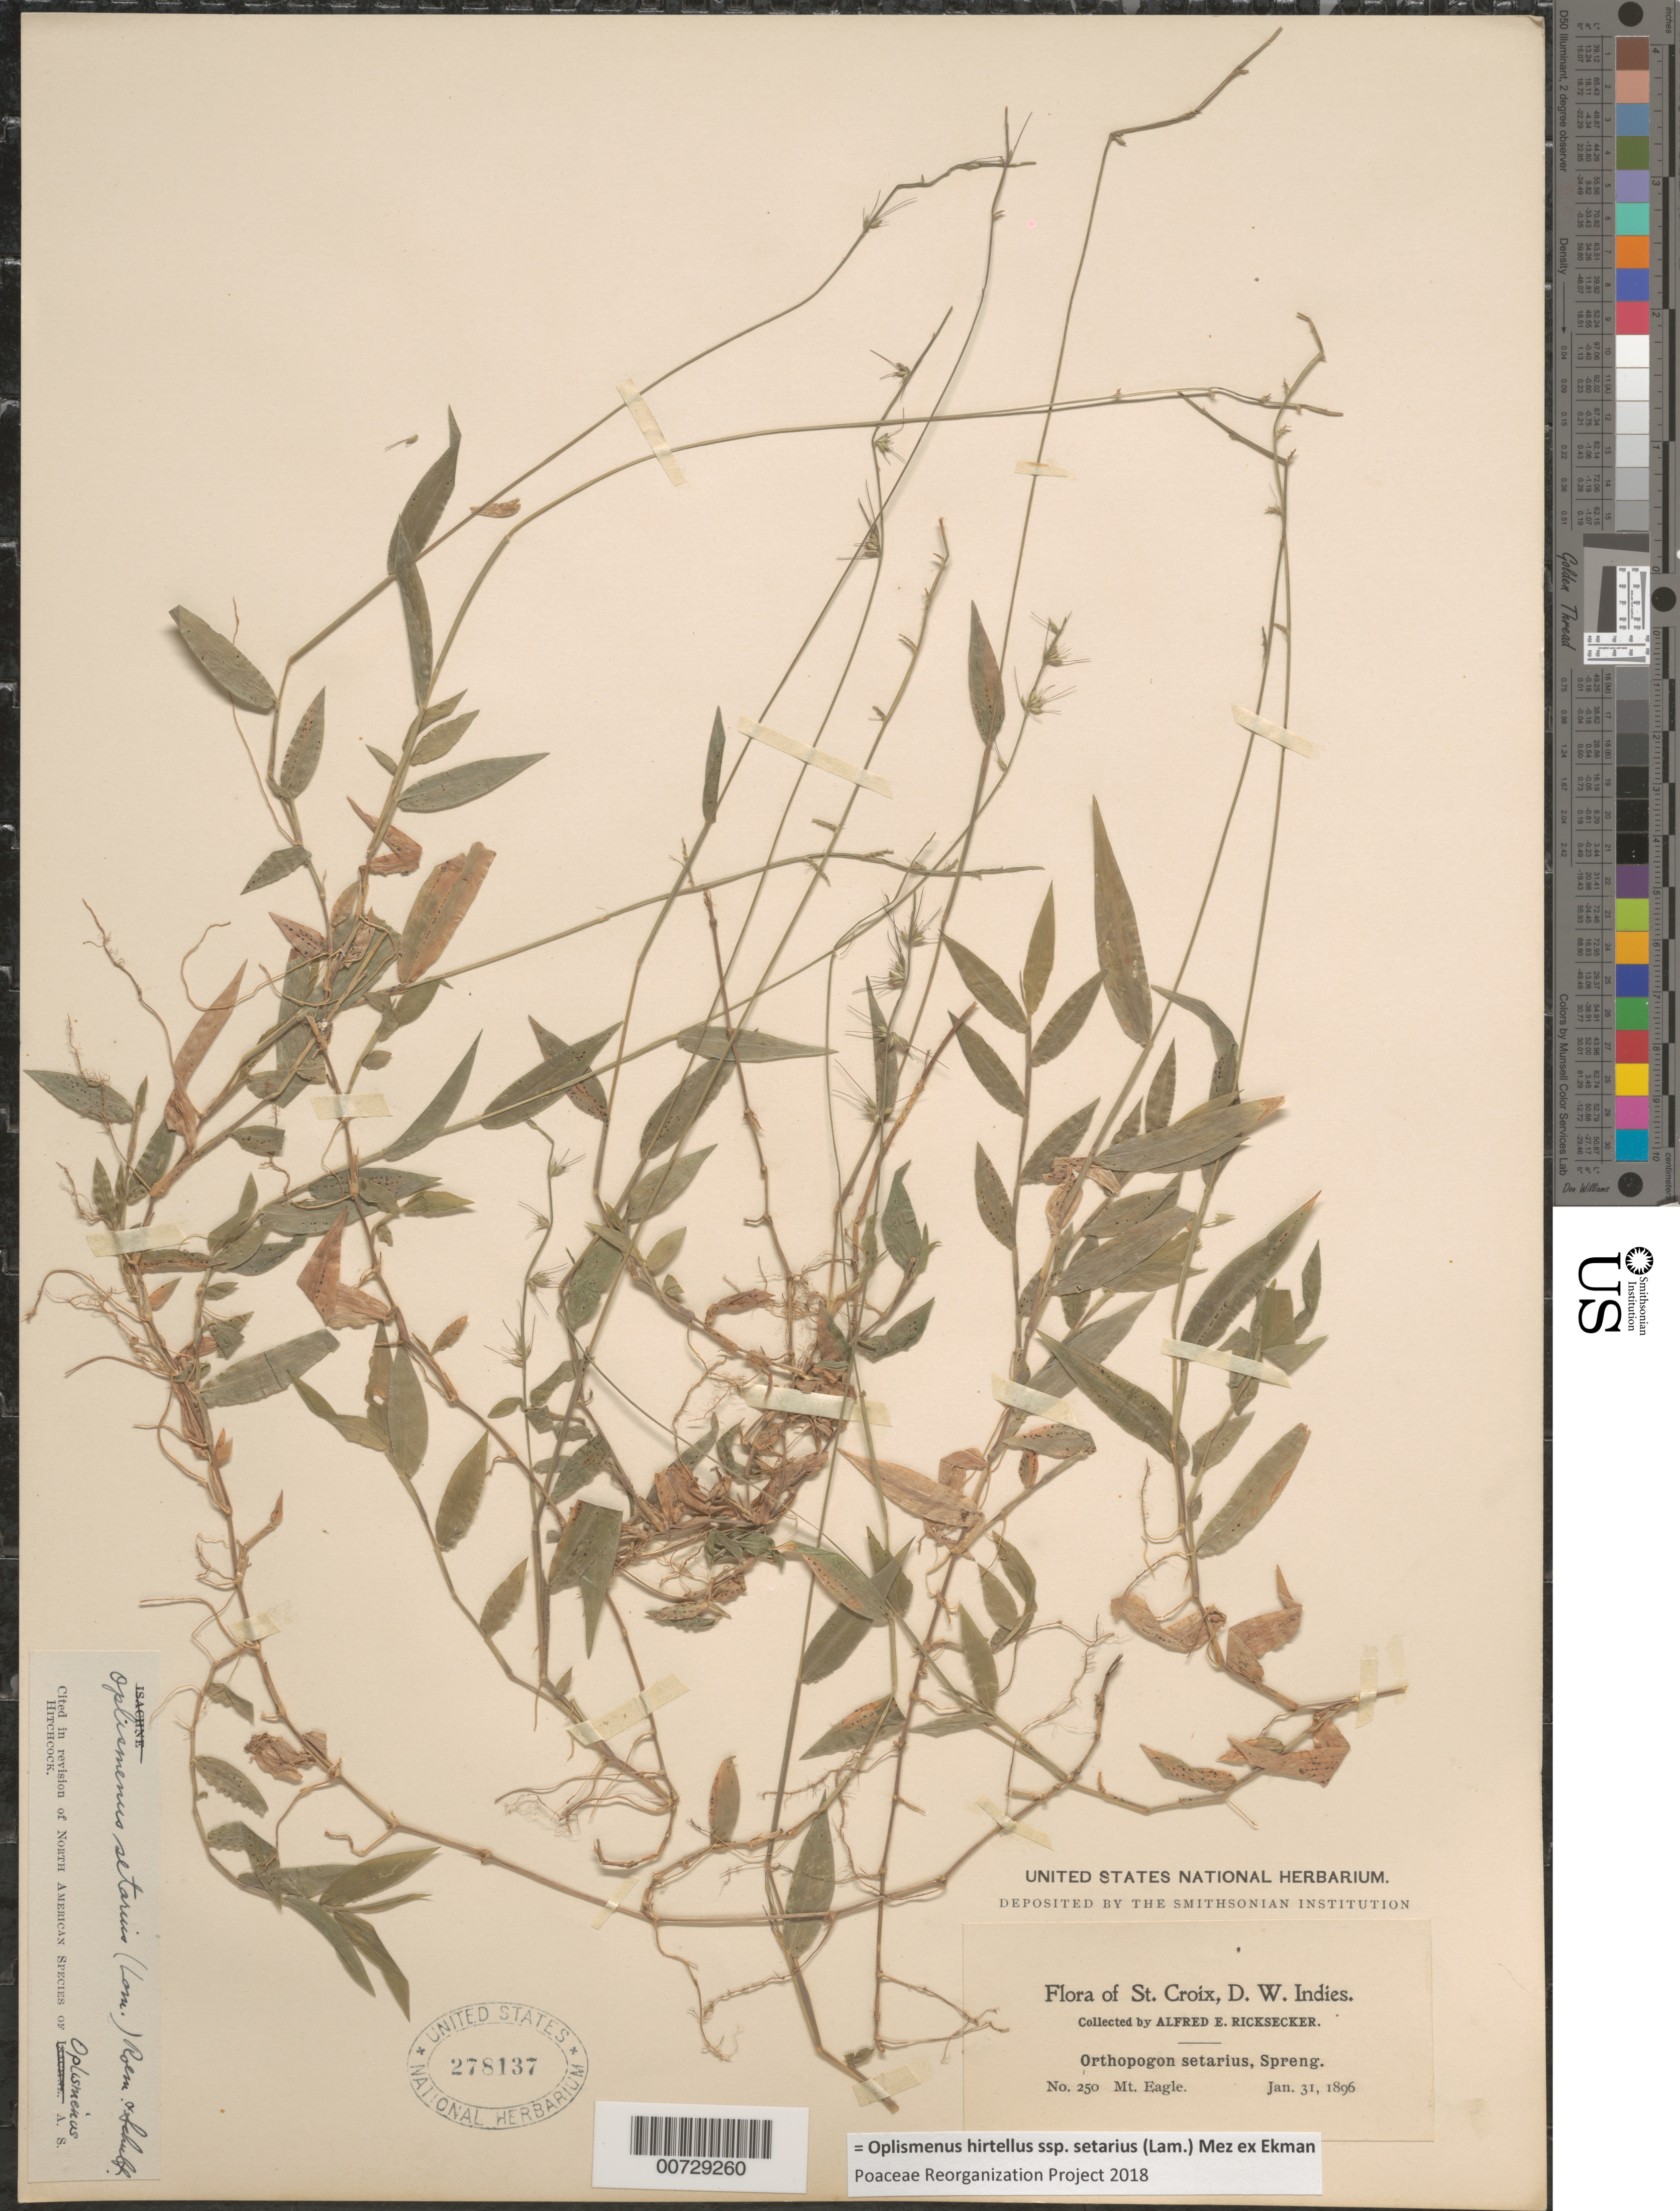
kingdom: Plantae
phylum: Tracheophyta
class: Liliopsida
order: Poales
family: Poaceae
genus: Oplismenus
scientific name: Oplismenus hirtellus subsp. setarius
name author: (Lam.) Mez ex Ekman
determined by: Poaceae Reorganization Project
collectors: A. E. Ricksecker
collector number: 250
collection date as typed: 31 Jan 1896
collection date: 1896-01-31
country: U.S. Virgin Islands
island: St. Croix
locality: Mt. Eagle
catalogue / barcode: US 278137